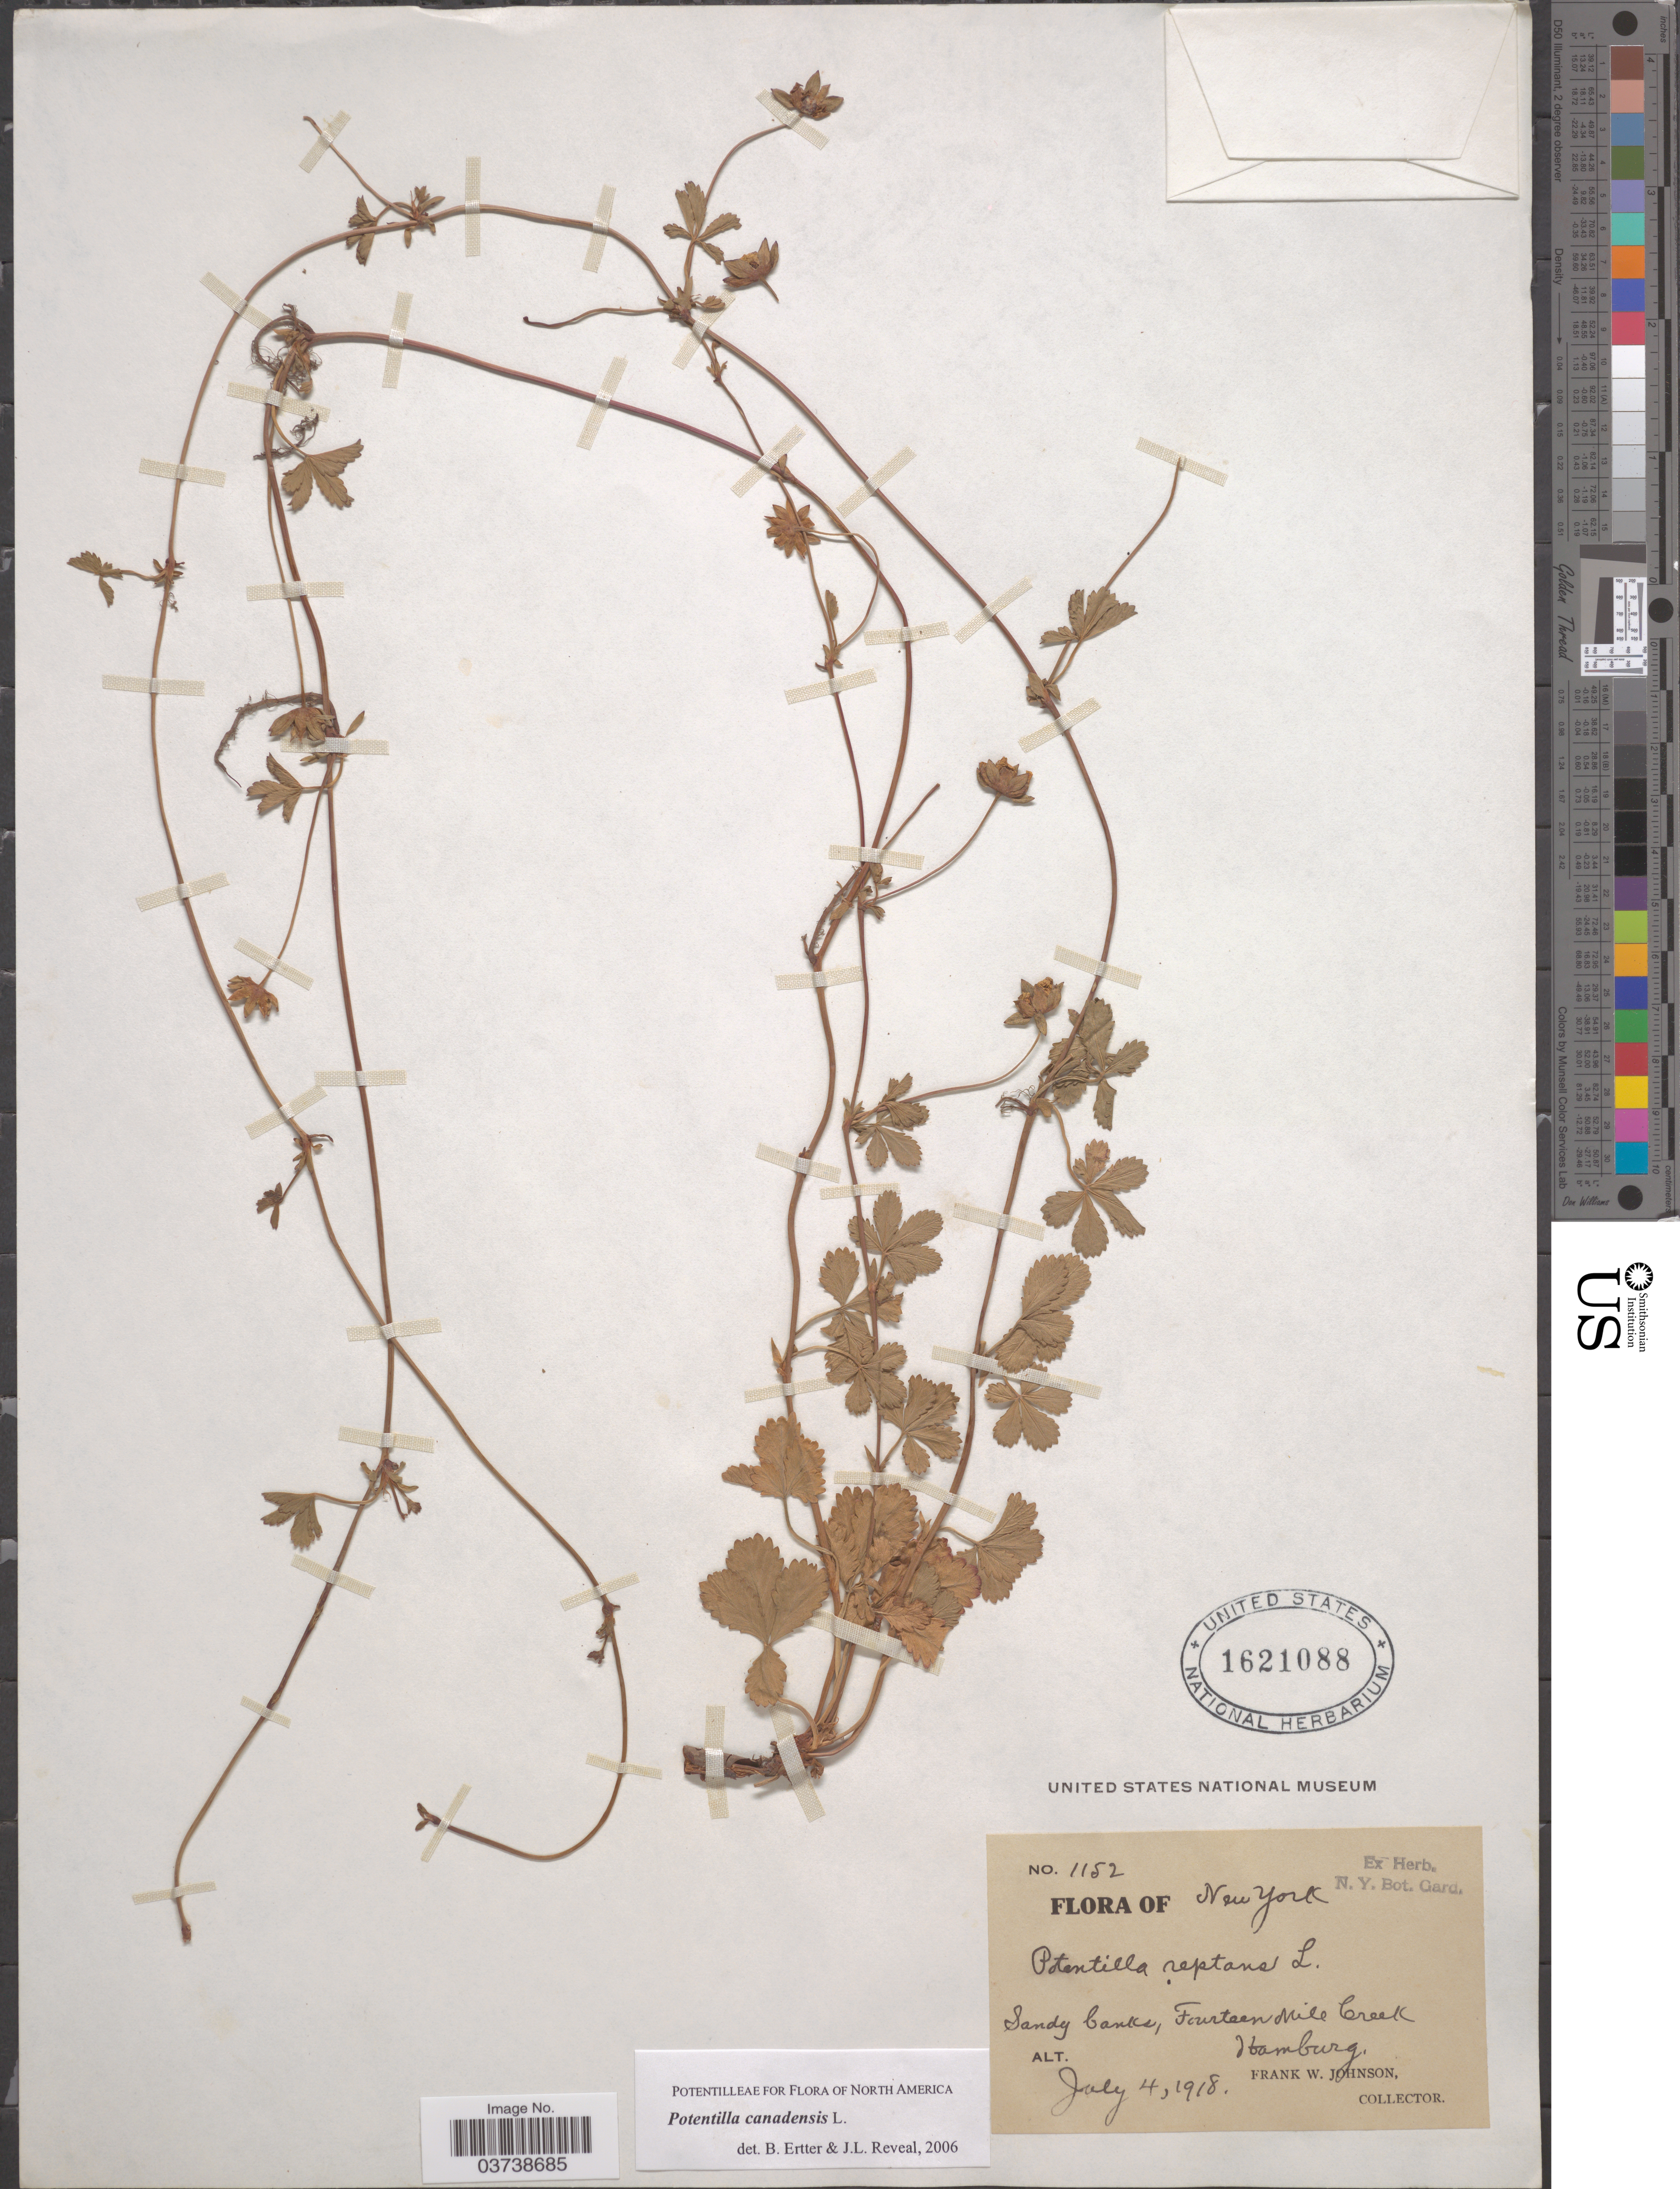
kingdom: Plantae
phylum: Tracheophyta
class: Magnoliopsida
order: Rosales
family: Rosaceae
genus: Potentilla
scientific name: Potentilla canadensis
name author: L.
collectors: F. W. Johnson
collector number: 1152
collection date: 1918-07-04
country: United States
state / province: New York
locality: Fourteen Mile Creek. Hamburg.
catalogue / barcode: US 1621088